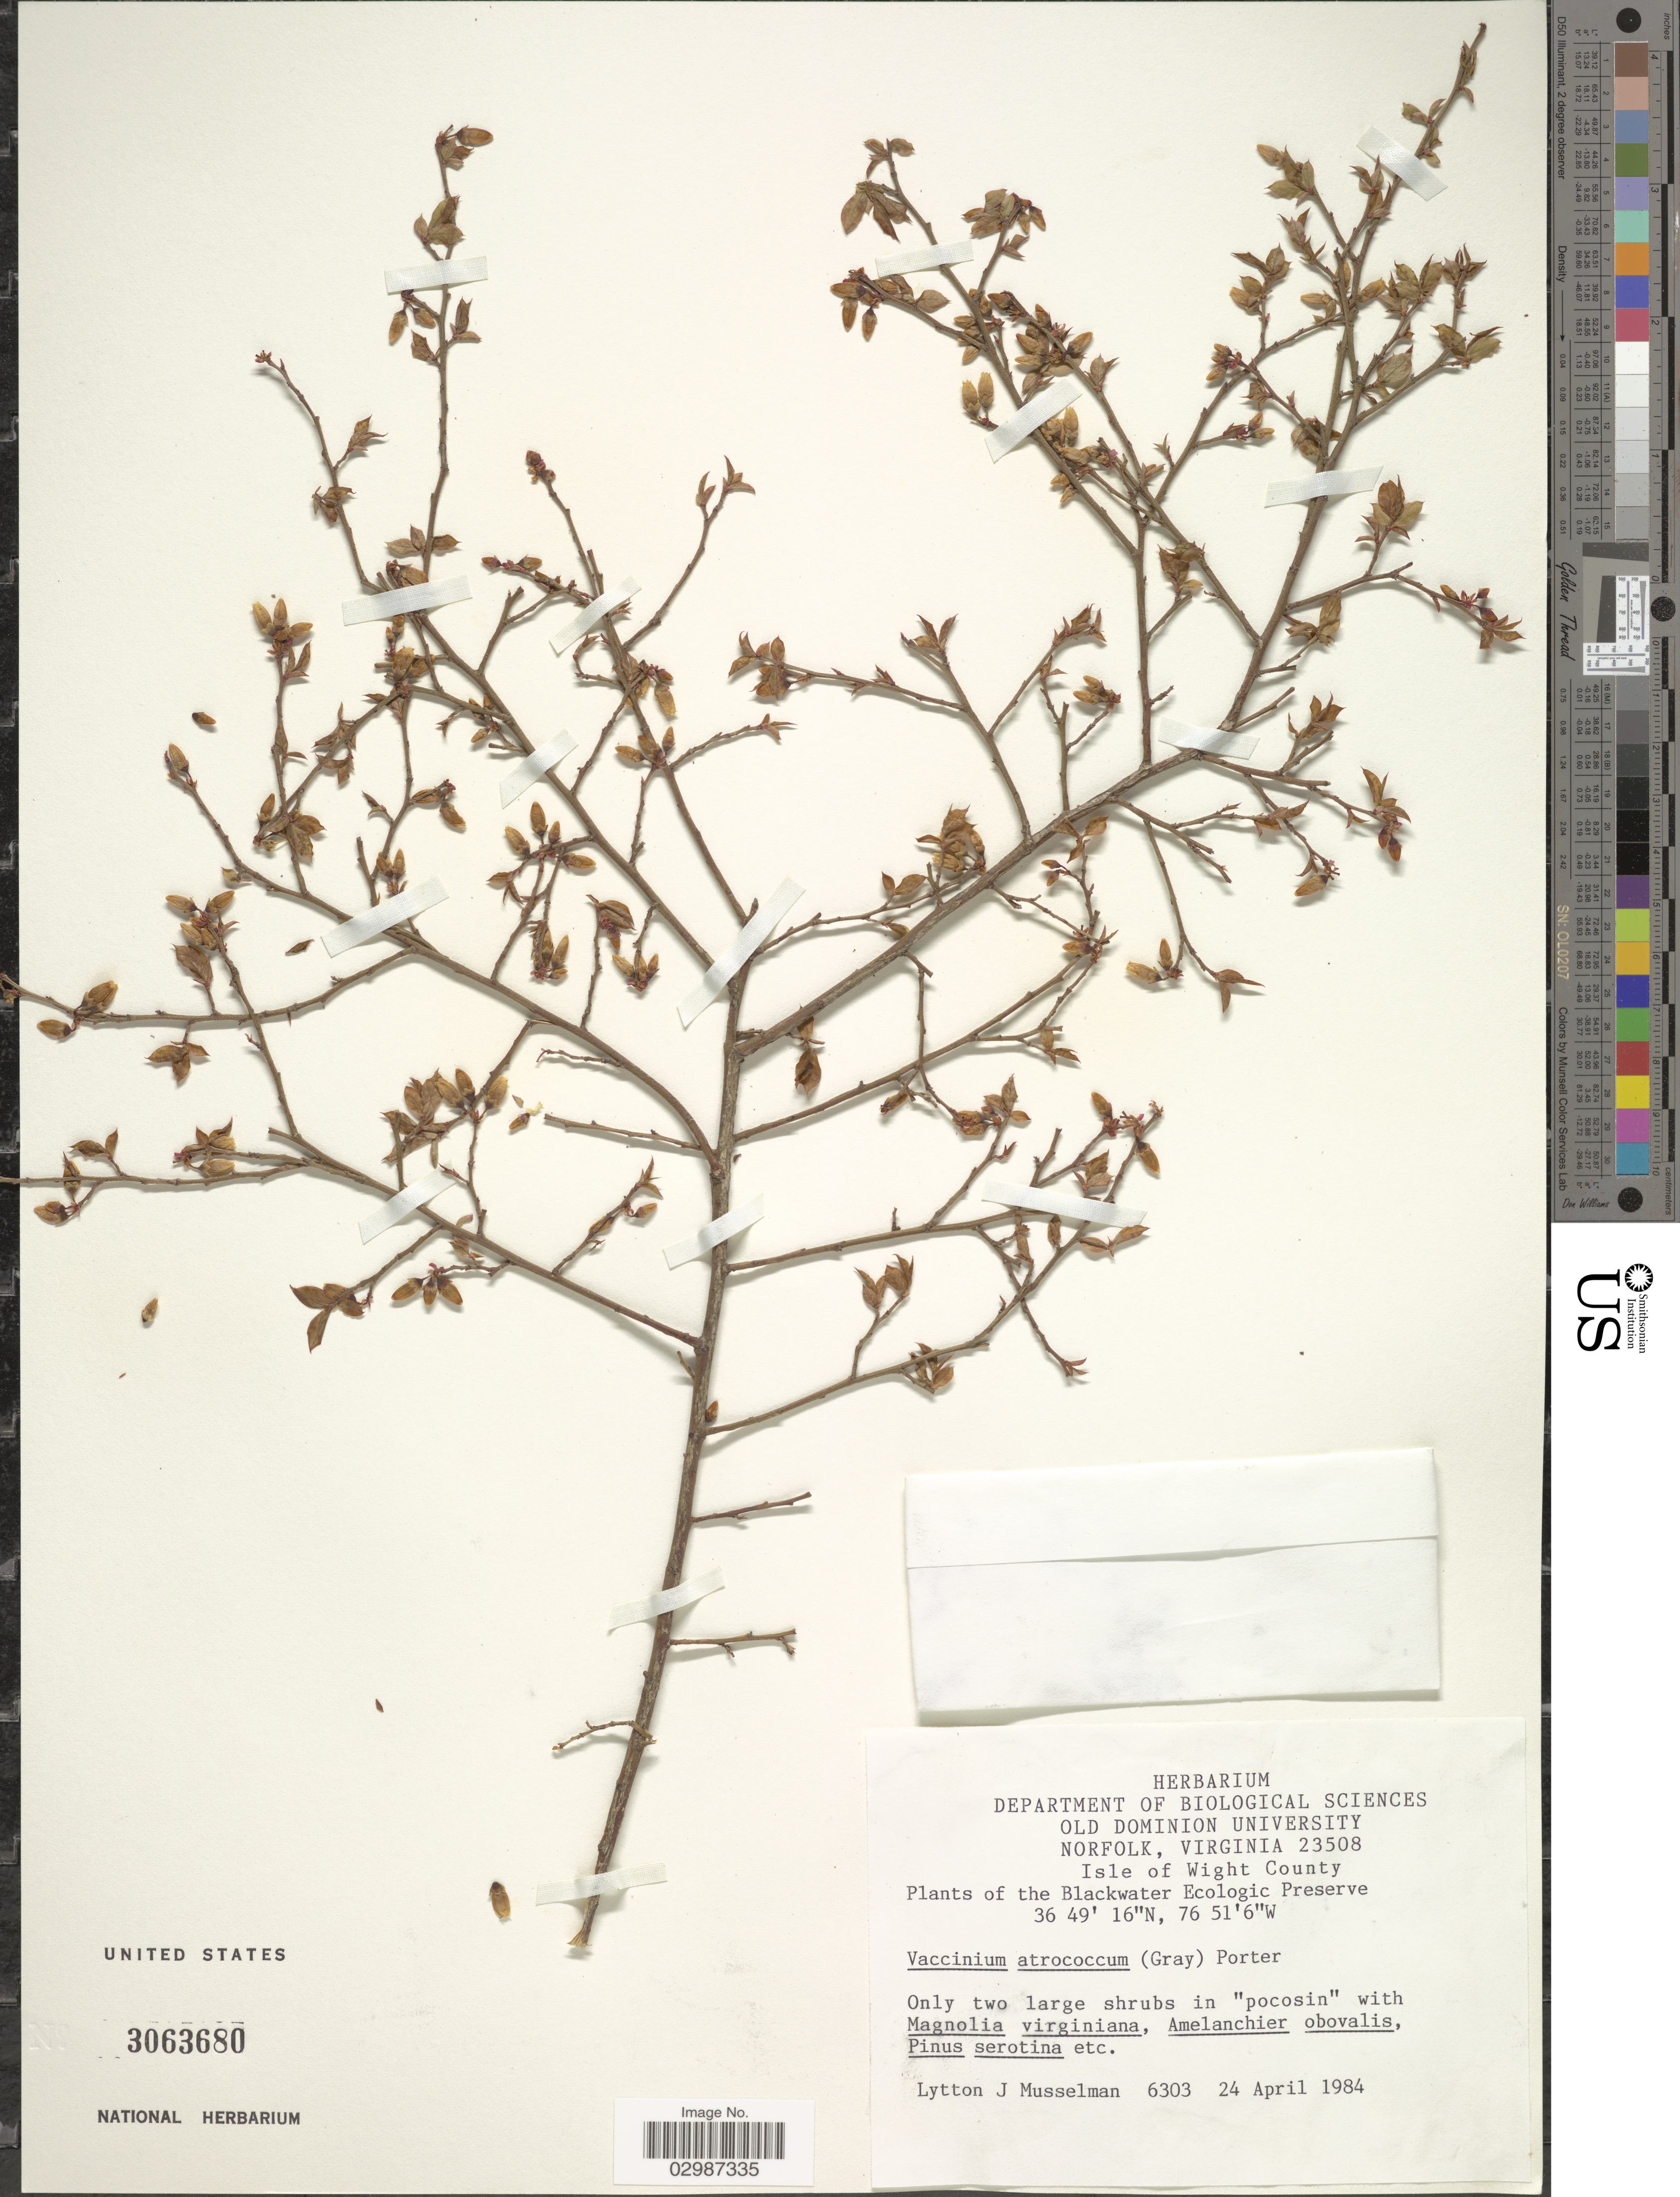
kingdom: Plantae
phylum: Tracheophyta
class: Magnoliopsida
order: Ericales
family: Ericaceae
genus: Vaccinium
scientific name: Vaccinium atrococcum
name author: (A. Gray) A. Heller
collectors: L. J. Musselman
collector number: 6303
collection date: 1984-04-24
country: United States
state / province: Virginia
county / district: City of Norfolk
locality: Norfolk, Isle of Wight County, the Blackwater Ecologic Preserve.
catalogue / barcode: US 3063680